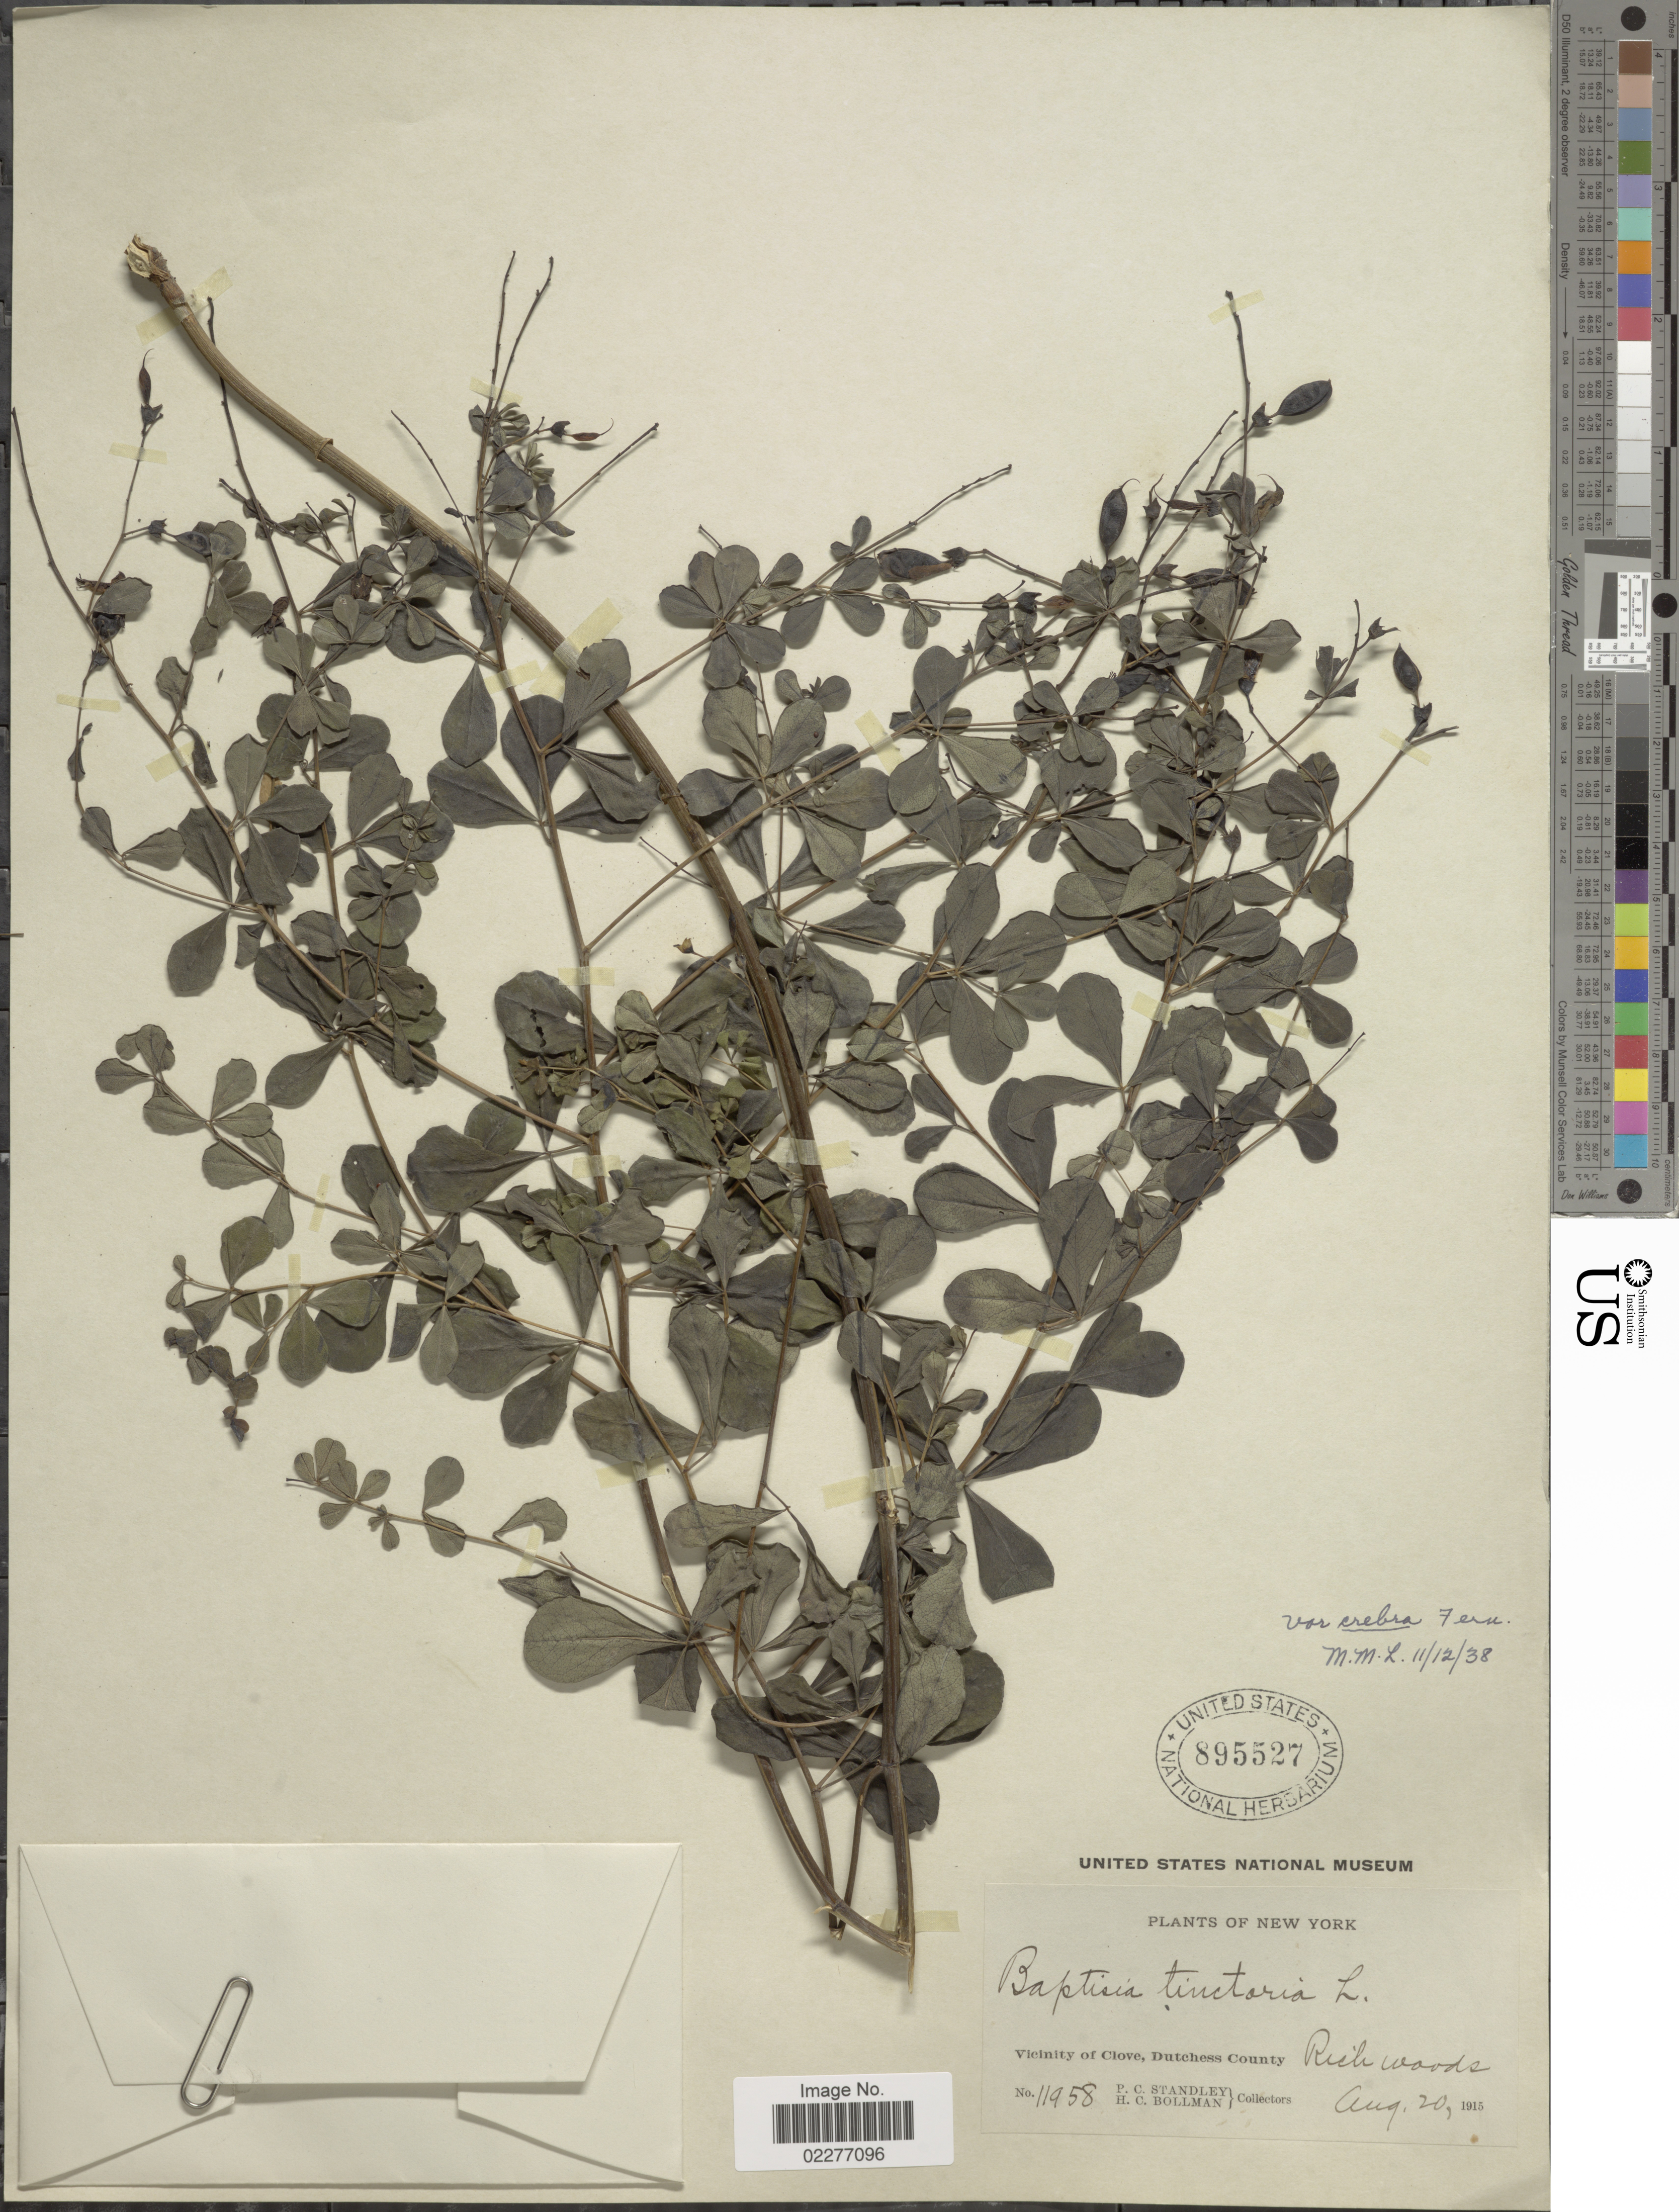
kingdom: Plantae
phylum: Tracheophyta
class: Magnoliopsida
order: Fabales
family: Fabaceae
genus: Baptisia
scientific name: Baptisia tinctoria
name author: (L.) R. Br.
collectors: P. C. Standley & H. C. Bollman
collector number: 11958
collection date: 1915-08-20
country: United States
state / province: New York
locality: Vicinity of Clove, Dutches County, Rich woods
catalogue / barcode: US 895527